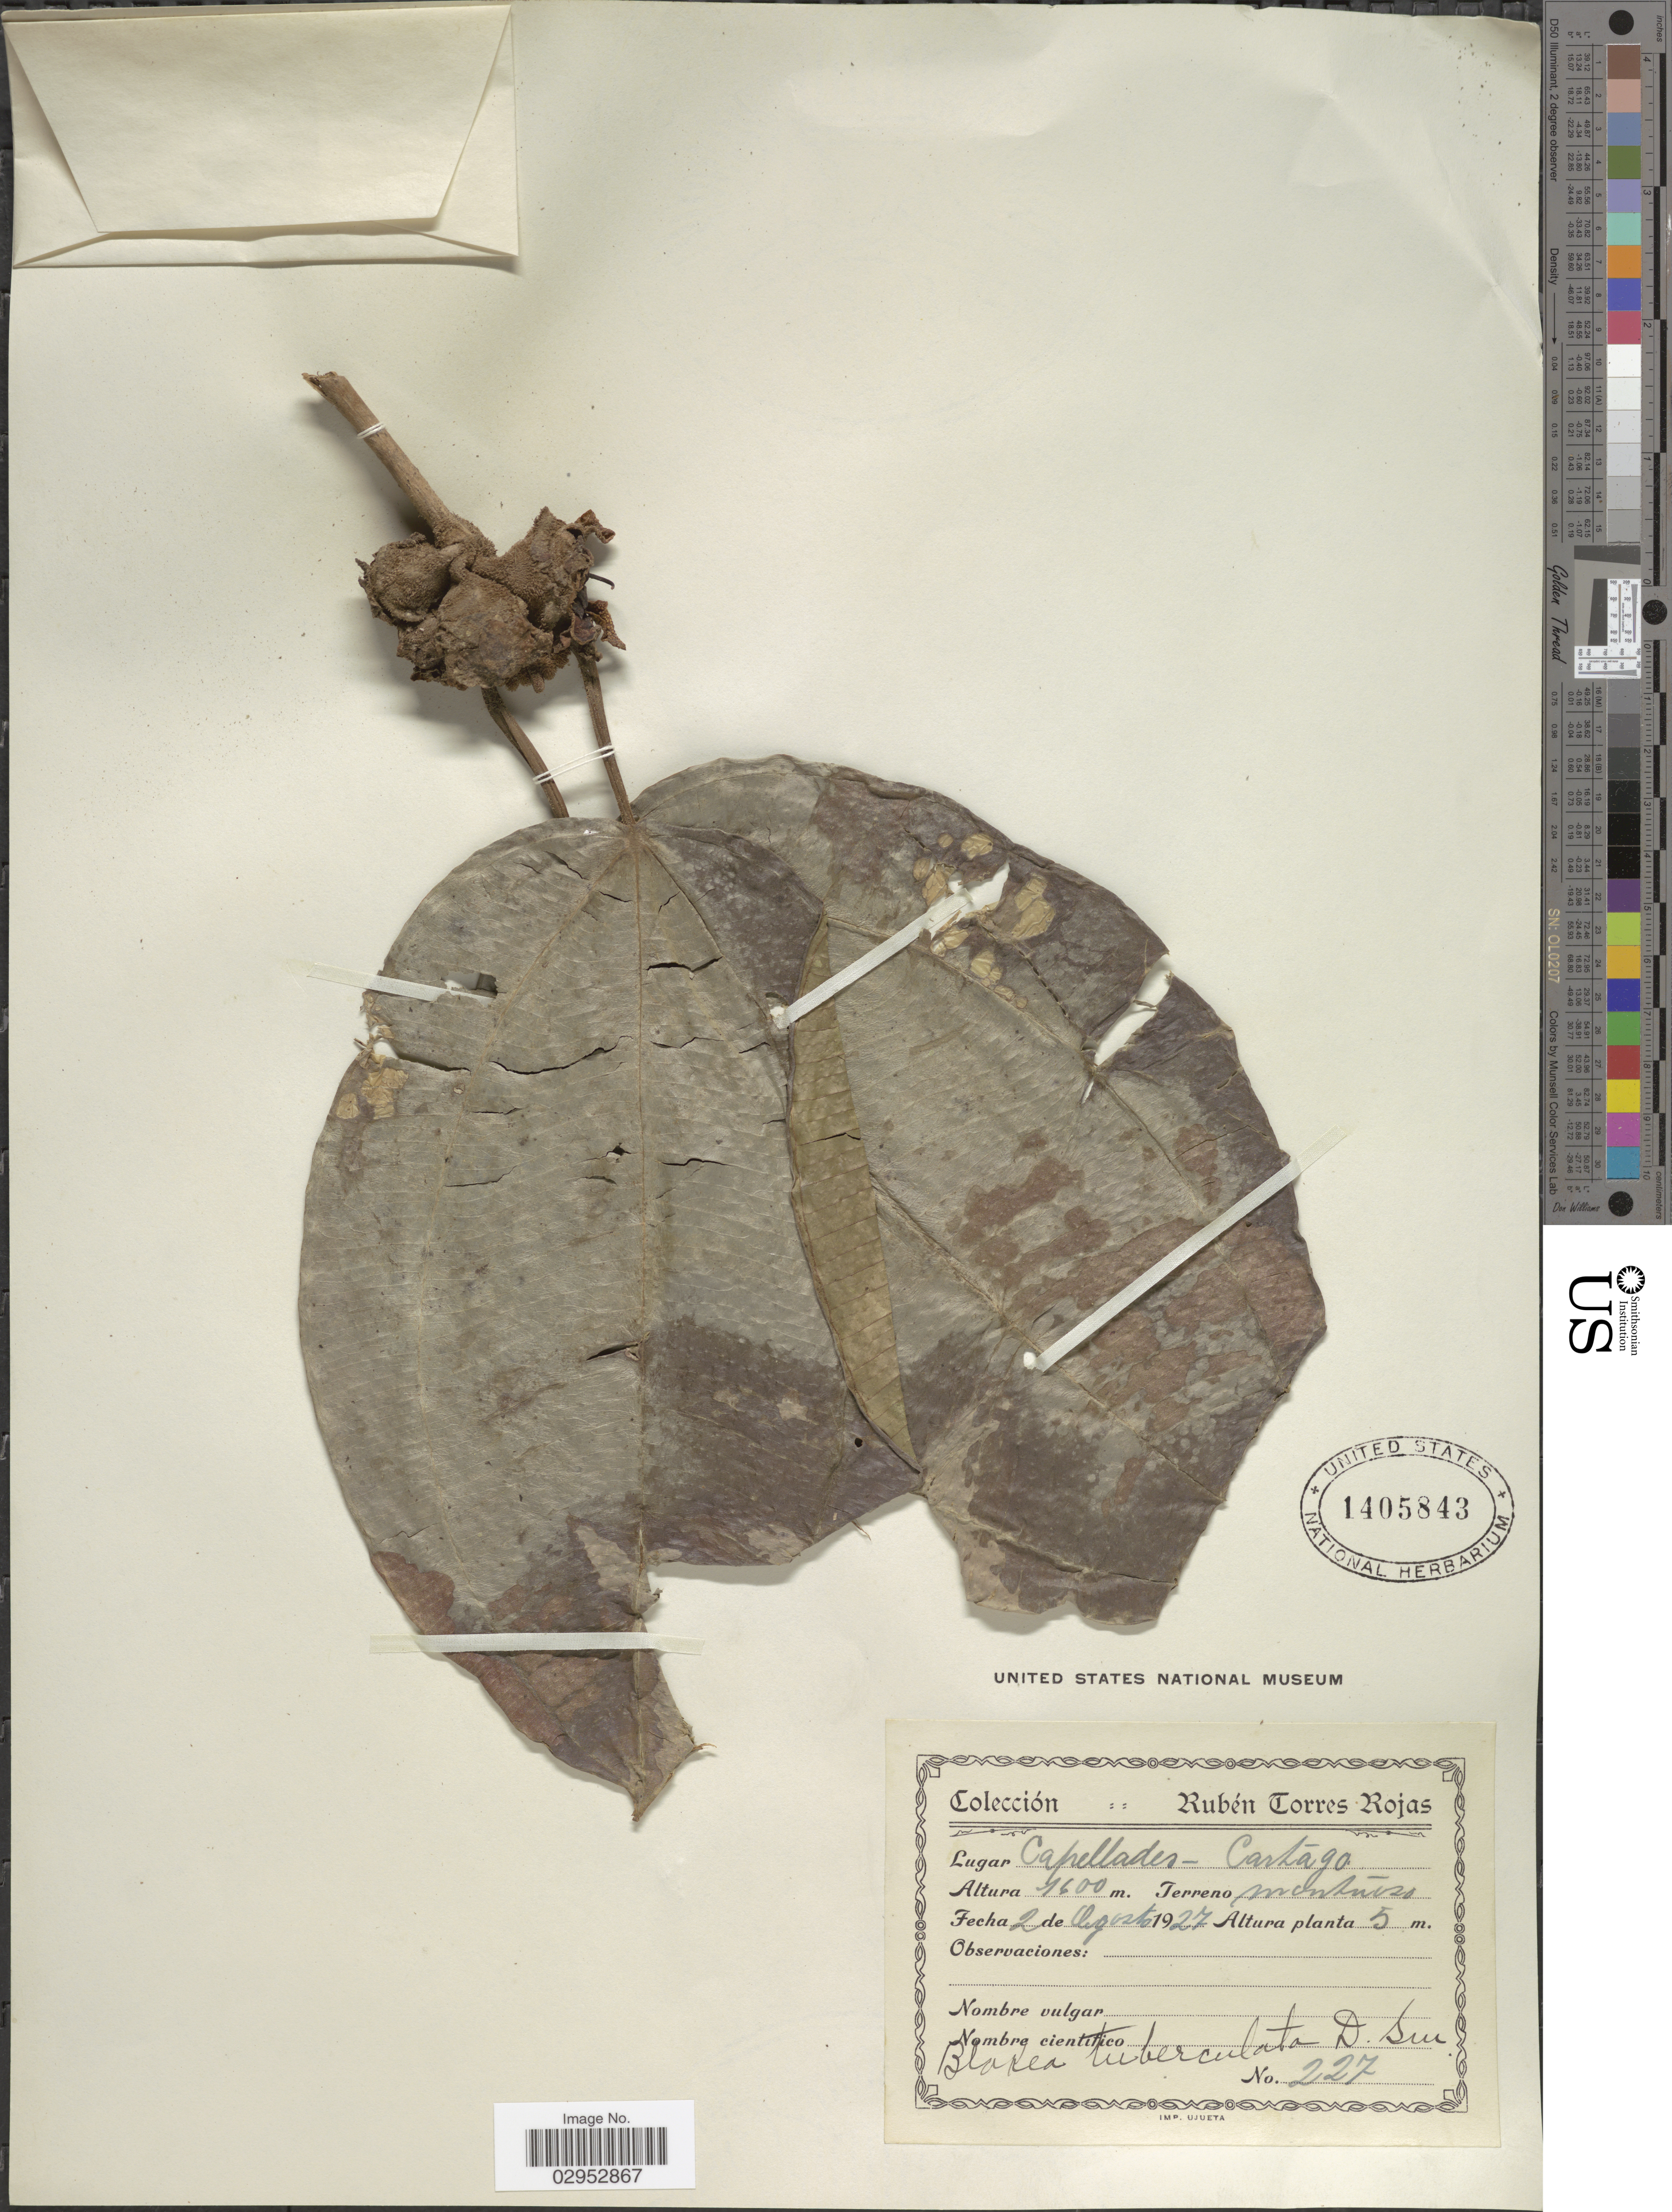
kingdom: Plantae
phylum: Tracheophyta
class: Magnoliopsida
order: Myrtales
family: Melastomataceae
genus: Blakea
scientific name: Blakea tuberculata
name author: Donn. Sm.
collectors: R. Torres Rojas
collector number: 227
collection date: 1927-08-02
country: Costa Rica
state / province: Cartago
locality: Capellades.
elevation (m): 1600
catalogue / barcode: US 1405843